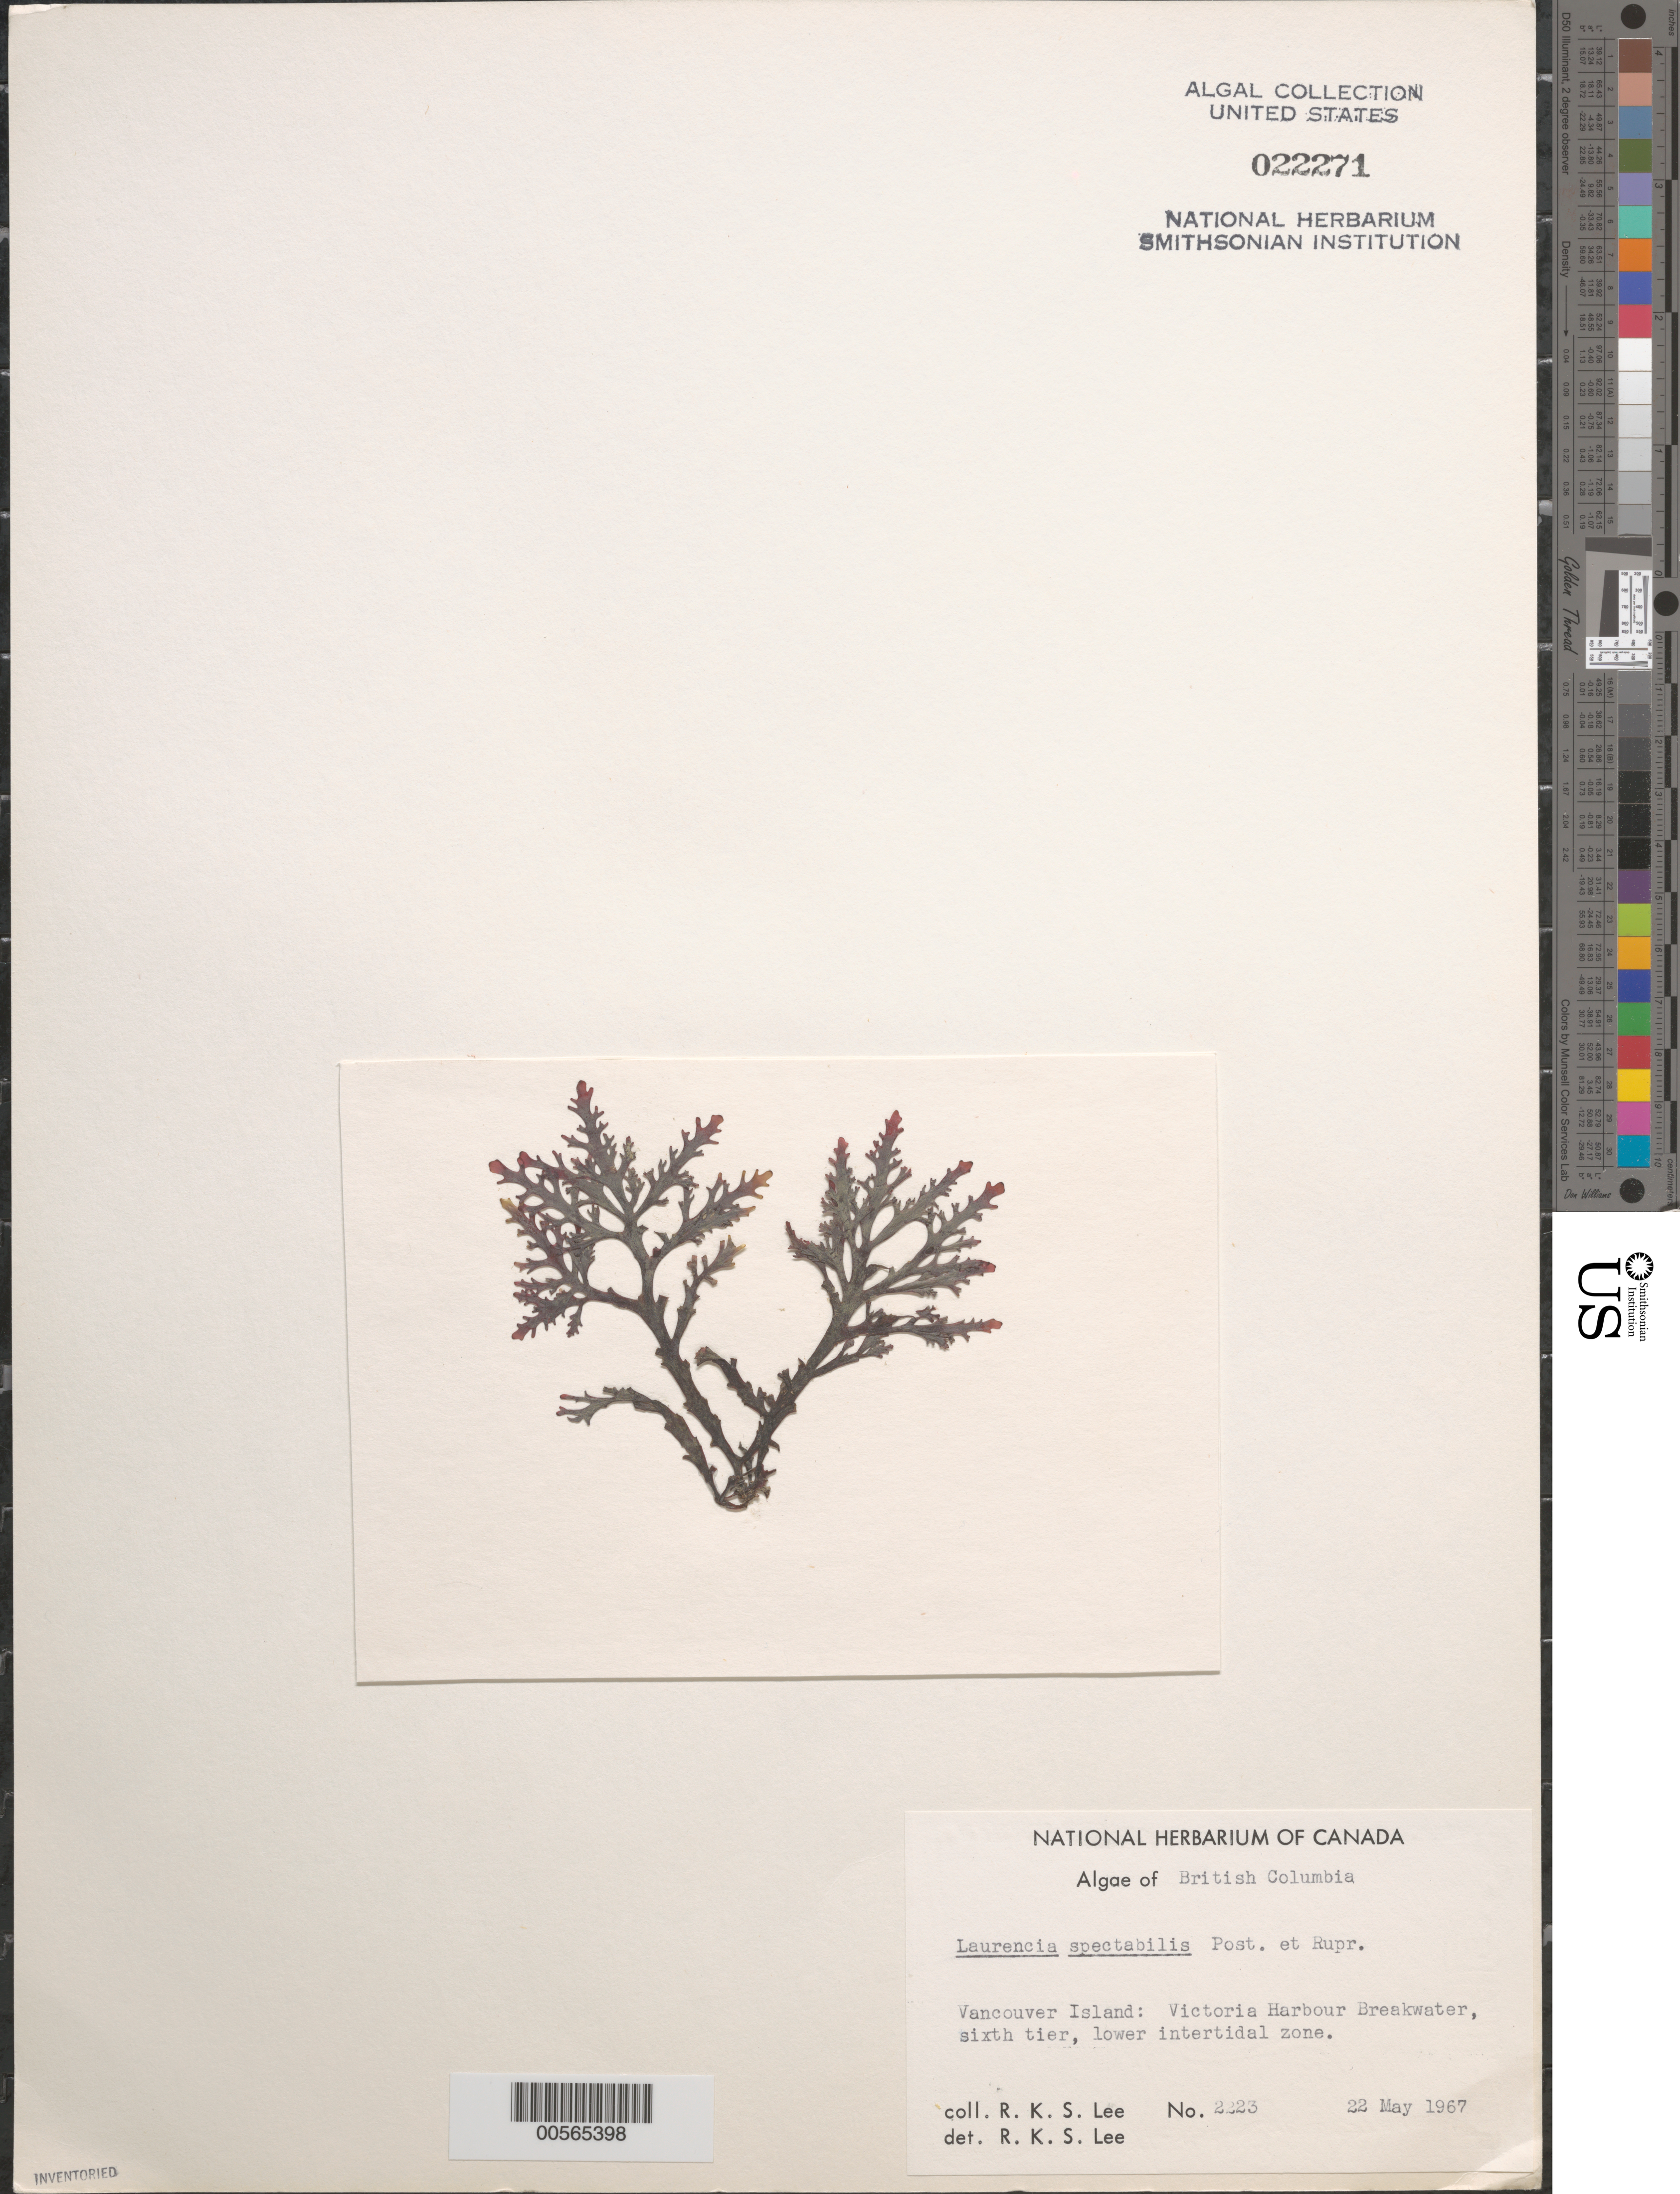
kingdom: Plantae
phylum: Rhodophyta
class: Florideophyceae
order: Ceramiales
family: Rhodomelaceae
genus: Osmundea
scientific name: Osmundea spectabilis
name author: (Postels & Rupr.) K.W. Nam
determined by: Algae name updating Project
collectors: R. Lee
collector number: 2223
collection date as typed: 22 May 1967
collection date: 1967-05-22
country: Canada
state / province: British Columbia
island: Vancouver Island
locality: Victoria Harbor breakwater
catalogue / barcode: US 22271